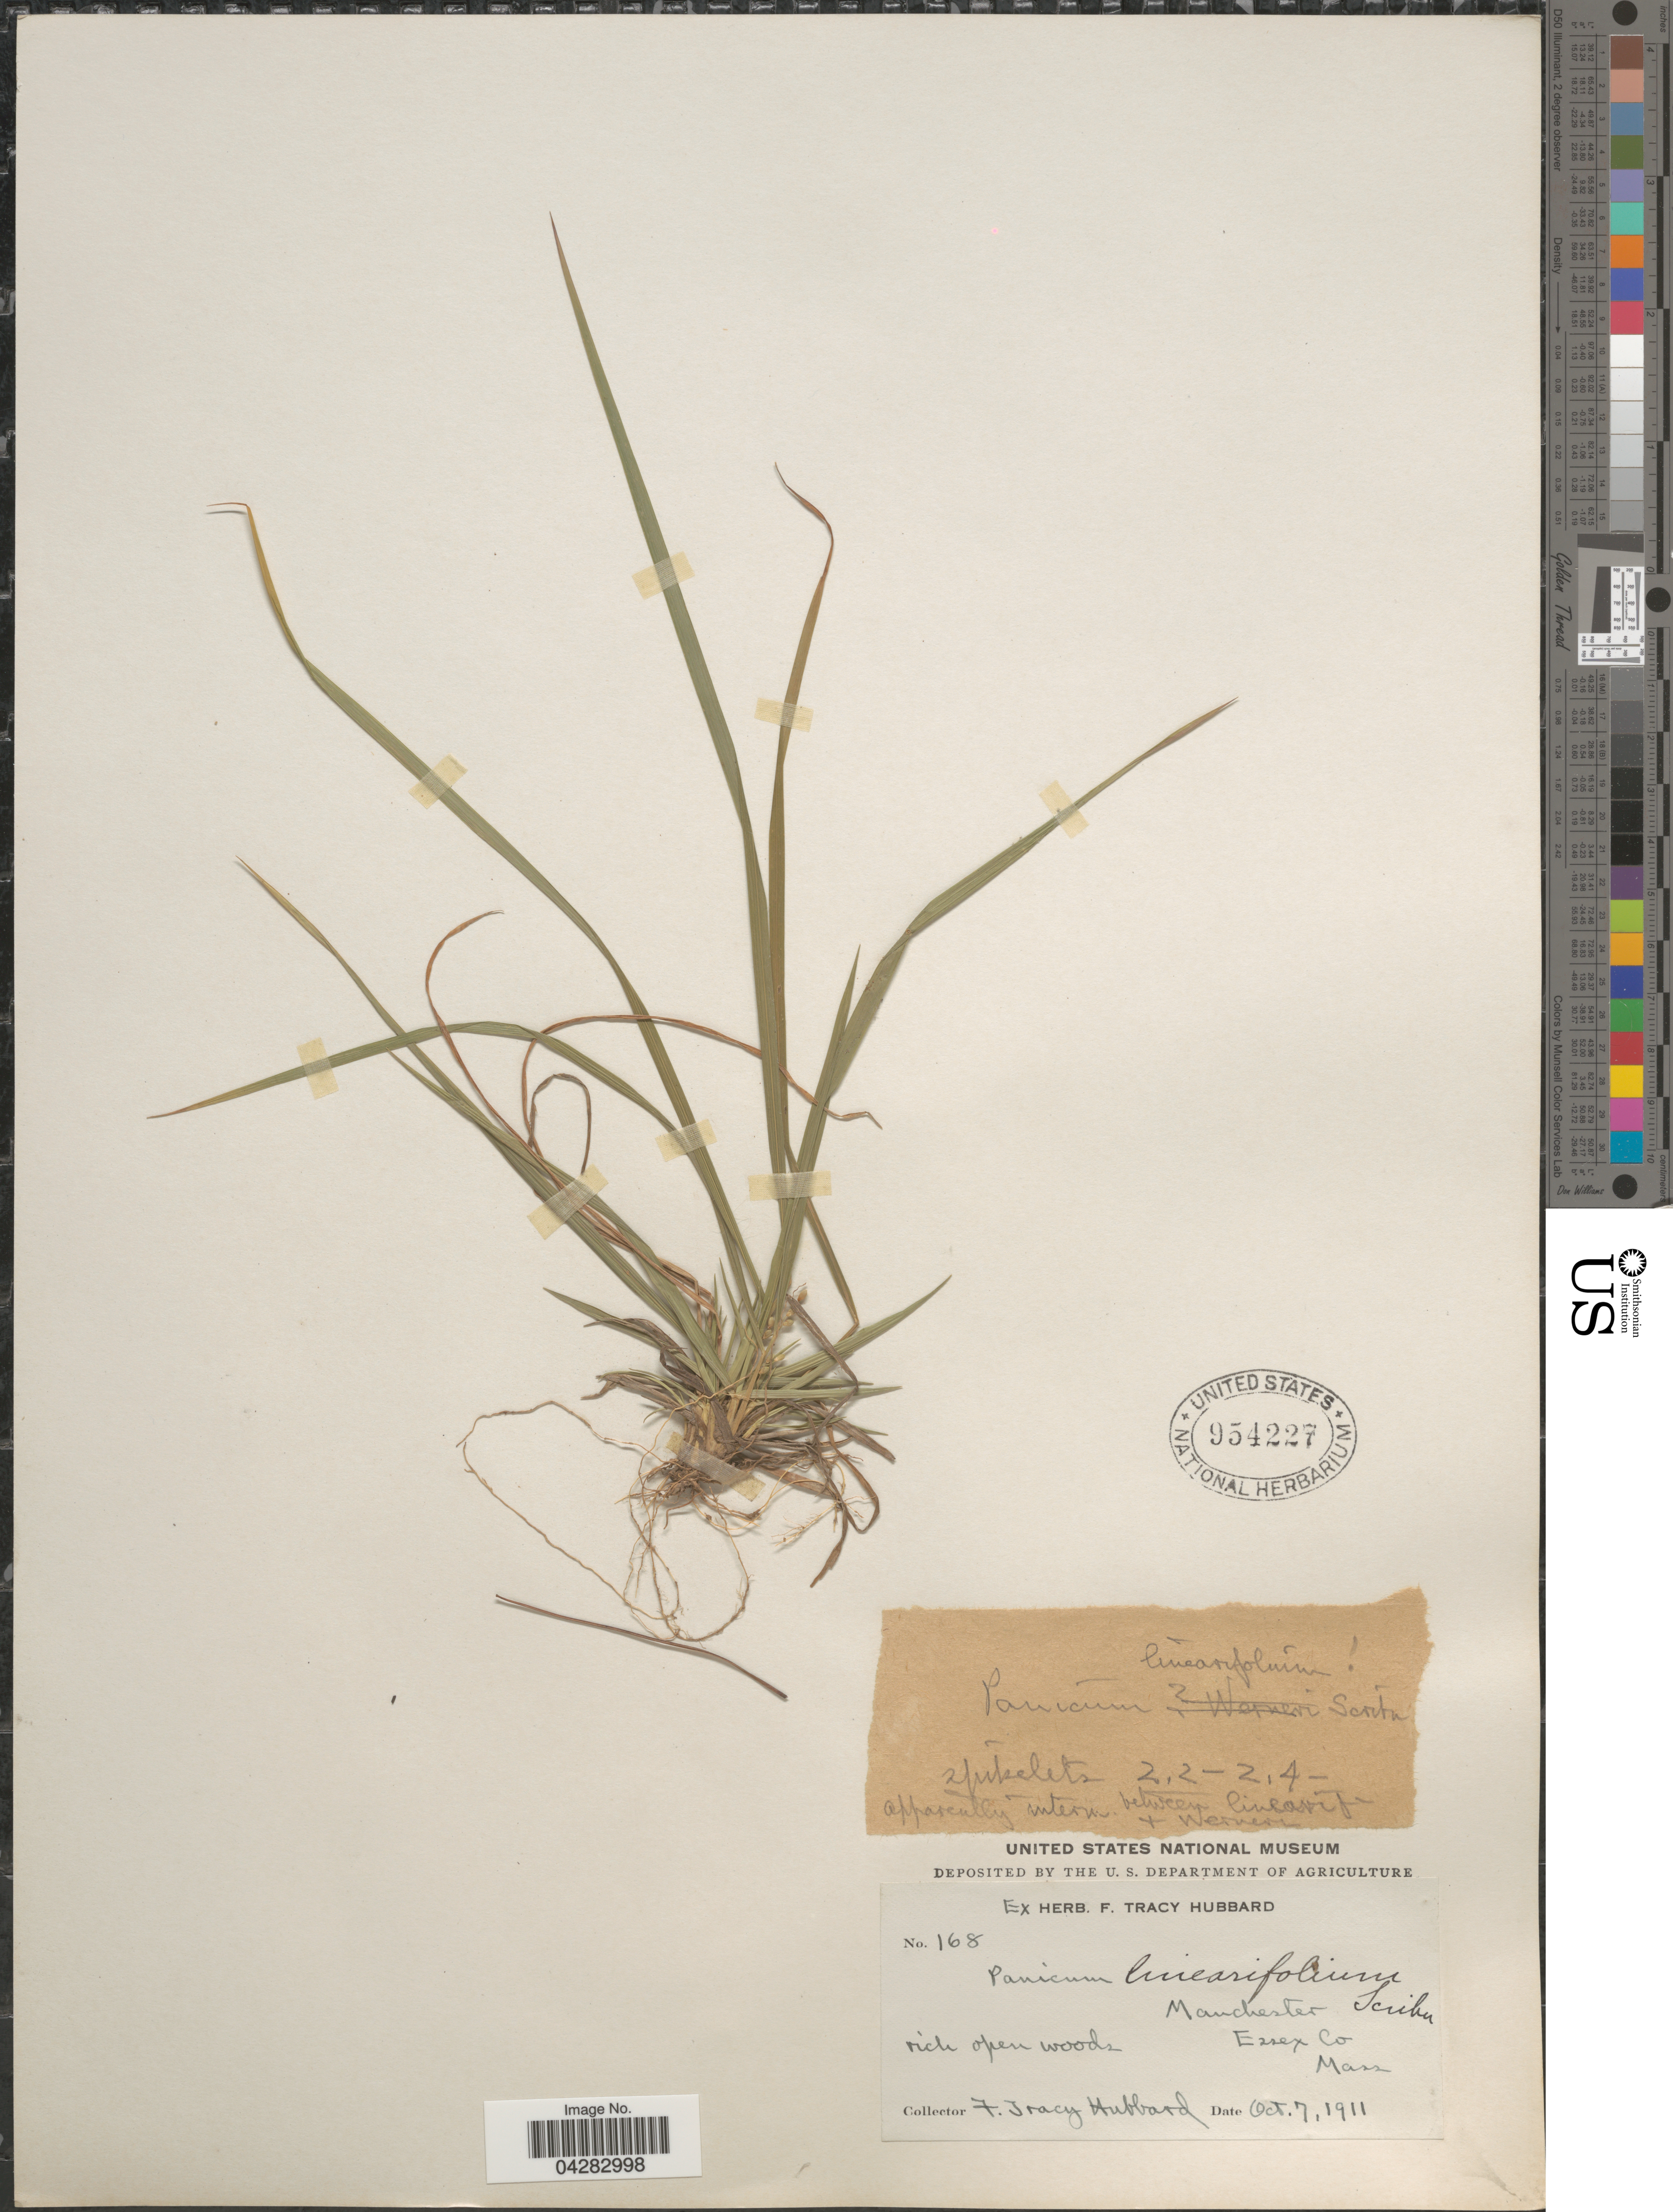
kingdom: Plantae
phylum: Tracheophyta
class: Liliopsida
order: Poales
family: Poaceae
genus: Dichanthelium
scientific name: Dichanthelium linearifolium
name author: (Scribn.) Gould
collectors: F. T. Hubbard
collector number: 168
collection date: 1911-10-07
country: United States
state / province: Massachusetts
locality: Manchester. Essex Co. Rich open woods.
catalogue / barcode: US 954227